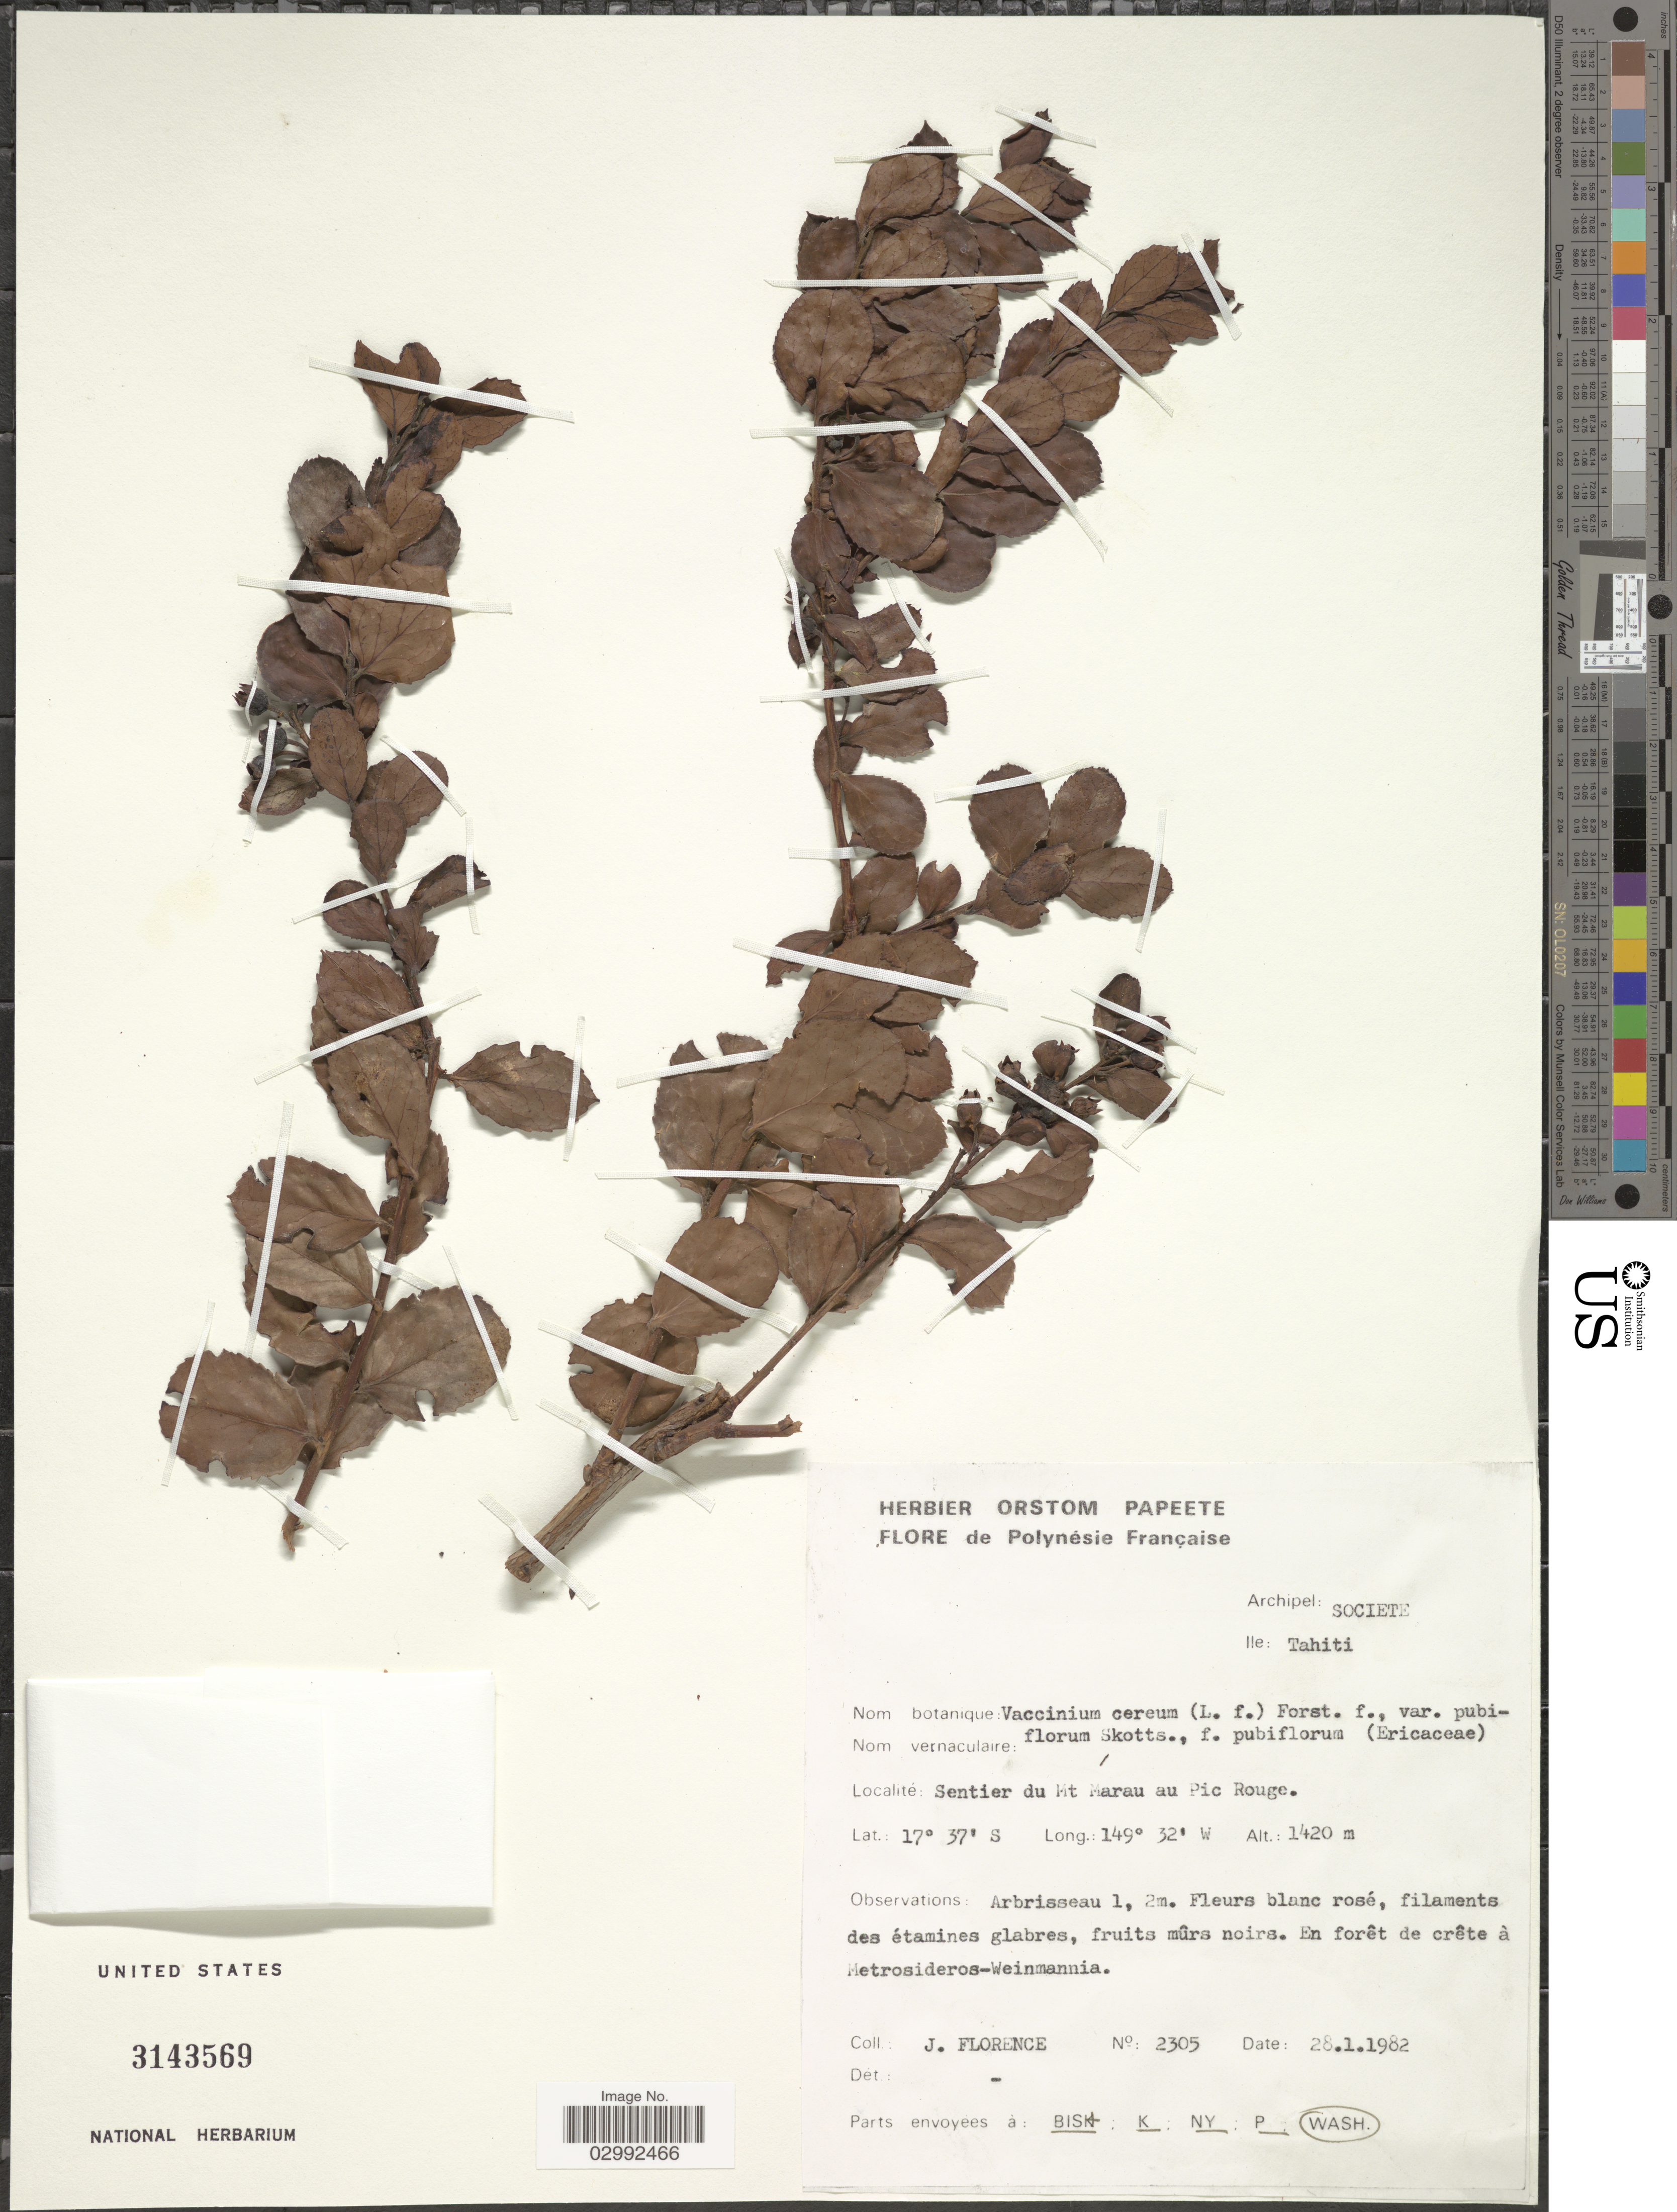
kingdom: Plantae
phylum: Tracheophyta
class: Magnoliopsida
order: Ericales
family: Ericaceae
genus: Vaccinium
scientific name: Vaccinium cereum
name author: (L. f.) G. Forst.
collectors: J. Florence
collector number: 2305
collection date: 1982-01-28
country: French Polynesia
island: Tahiti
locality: Archipel: Societe, Ile: Tahiti, Sentier du Mt Marau au Pic Rouge.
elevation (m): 1420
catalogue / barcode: US 3143569